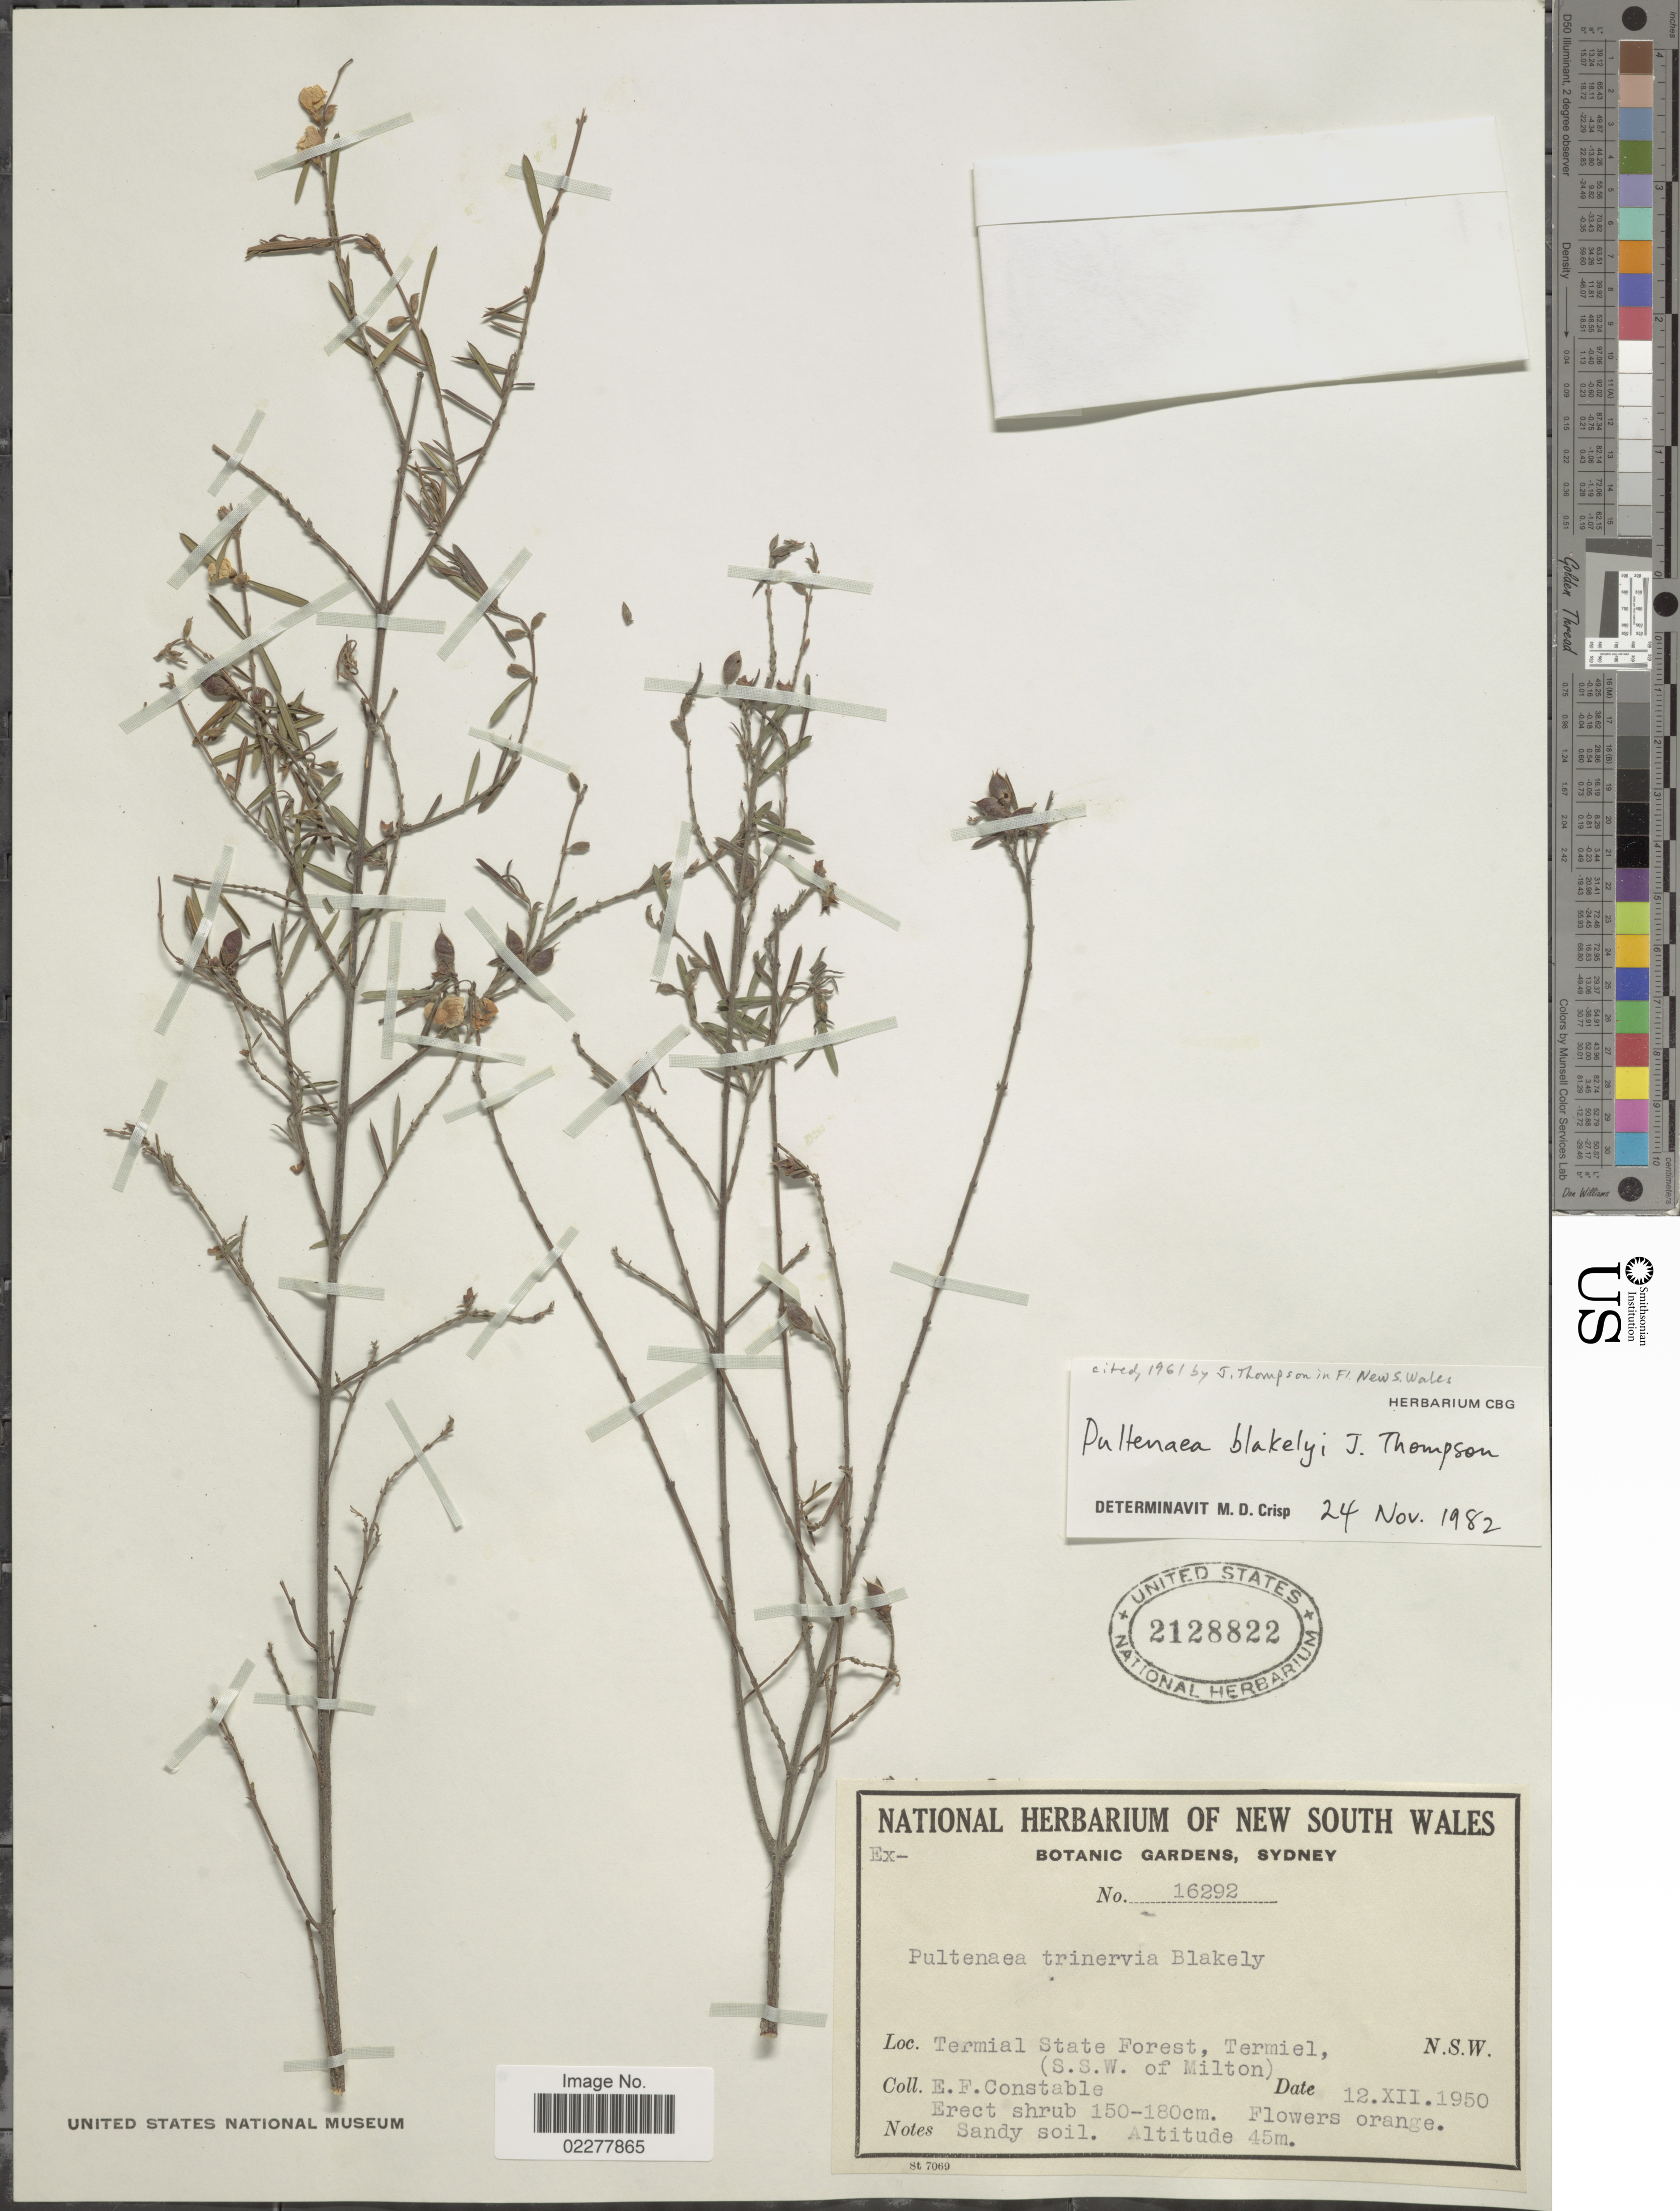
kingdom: Plantae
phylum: Tracheophyta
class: Magnoliopsida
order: Fabales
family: Fabaceae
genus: Pultenaea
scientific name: Pultenaea blakelyi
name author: J. Thompson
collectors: E. F. Constable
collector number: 16292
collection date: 1950-07-12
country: Australia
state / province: New South Wales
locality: Termial State Forest, Termiel, (S.S.W. of Milton) N.S.W.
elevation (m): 45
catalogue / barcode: US 2128822